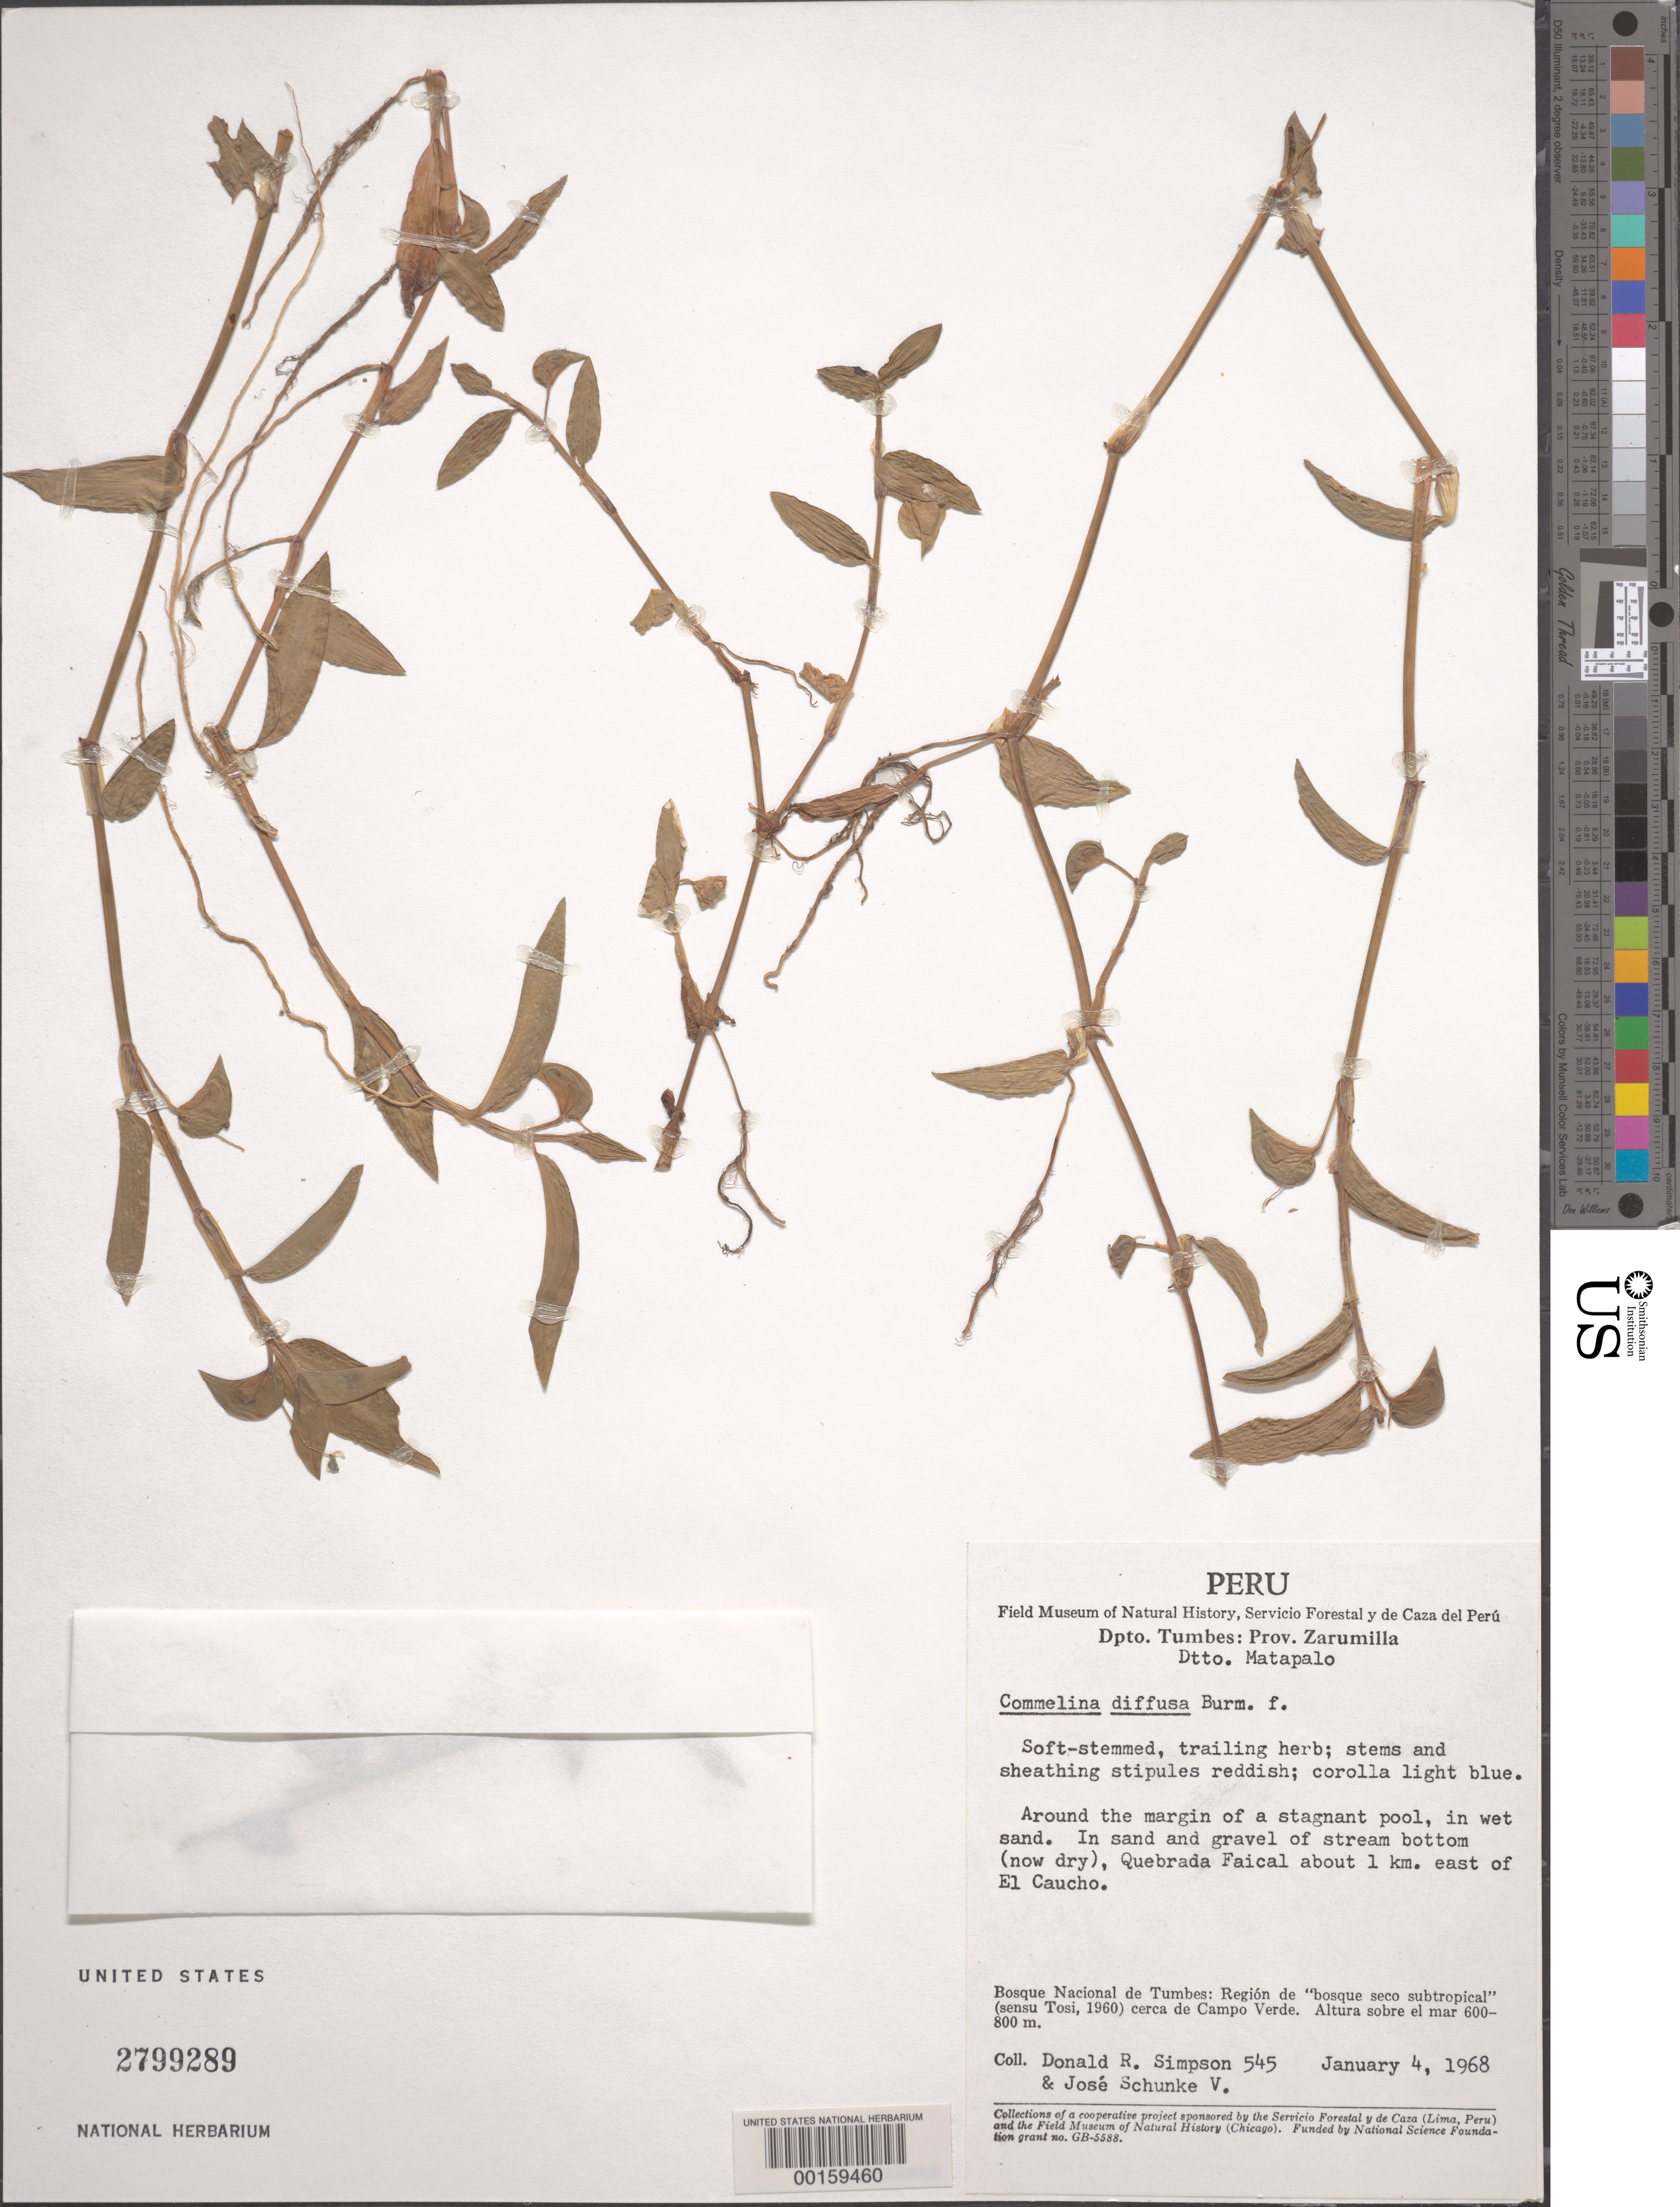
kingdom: Plantae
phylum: Tracheophyta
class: Liliopsida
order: Commelinales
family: Commelinaceae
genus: Commelina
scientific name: Commelina diffusa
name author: Burm. f.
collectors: D. R. Simpson & J. M. Schunke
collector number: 545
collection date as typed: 04 Jan 1968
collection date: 1968-01-04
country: Peru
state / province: Tumbes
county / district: Zarumilla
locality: Matapalo; quebrada faical: e of el caucho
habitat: Wet sand; dry stream bottom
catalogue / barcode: US 2799289